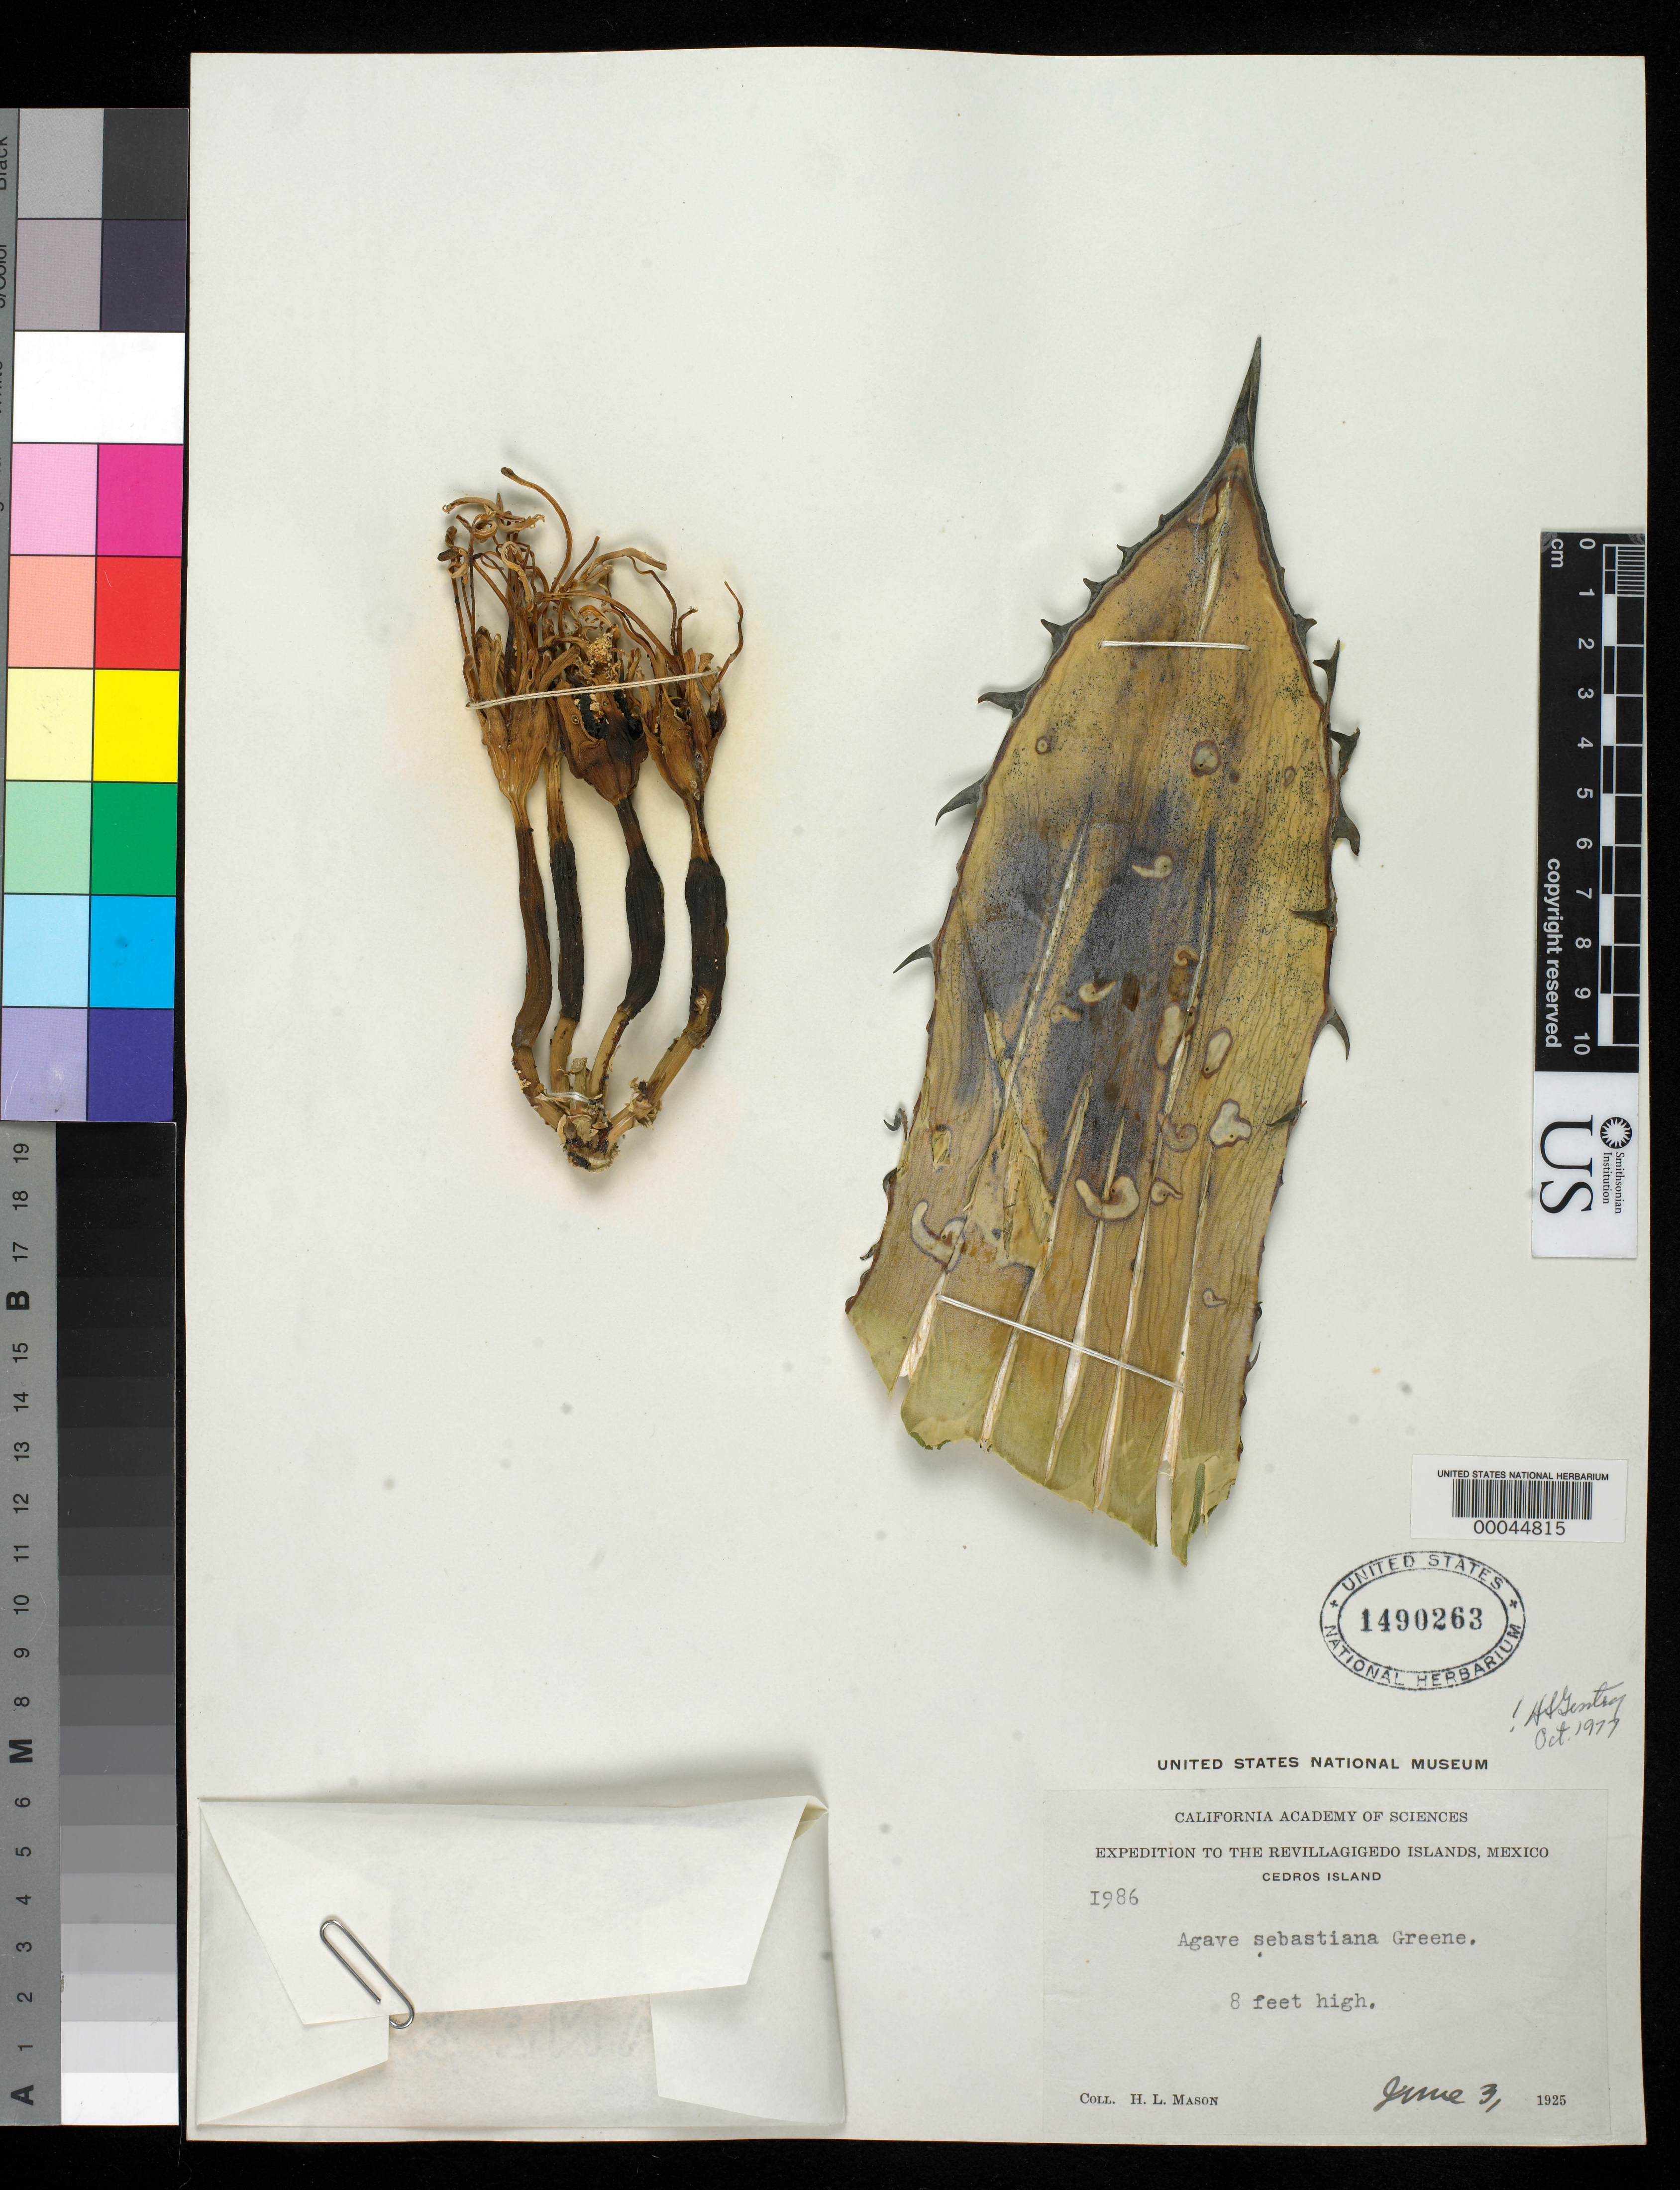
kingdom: Plantae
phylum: Tracheophyta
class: Liliopsida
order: Asparagales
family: Asparagaceae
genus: Agave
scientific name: Agave sebastiana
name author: Greene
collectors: H. L. Mason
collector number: I986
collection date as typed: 03 Jun 1925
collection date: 1925-06-03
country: Mexico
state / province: Baja California Norte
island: Cedros Island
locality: Cedros I.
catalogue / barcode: US 1490263